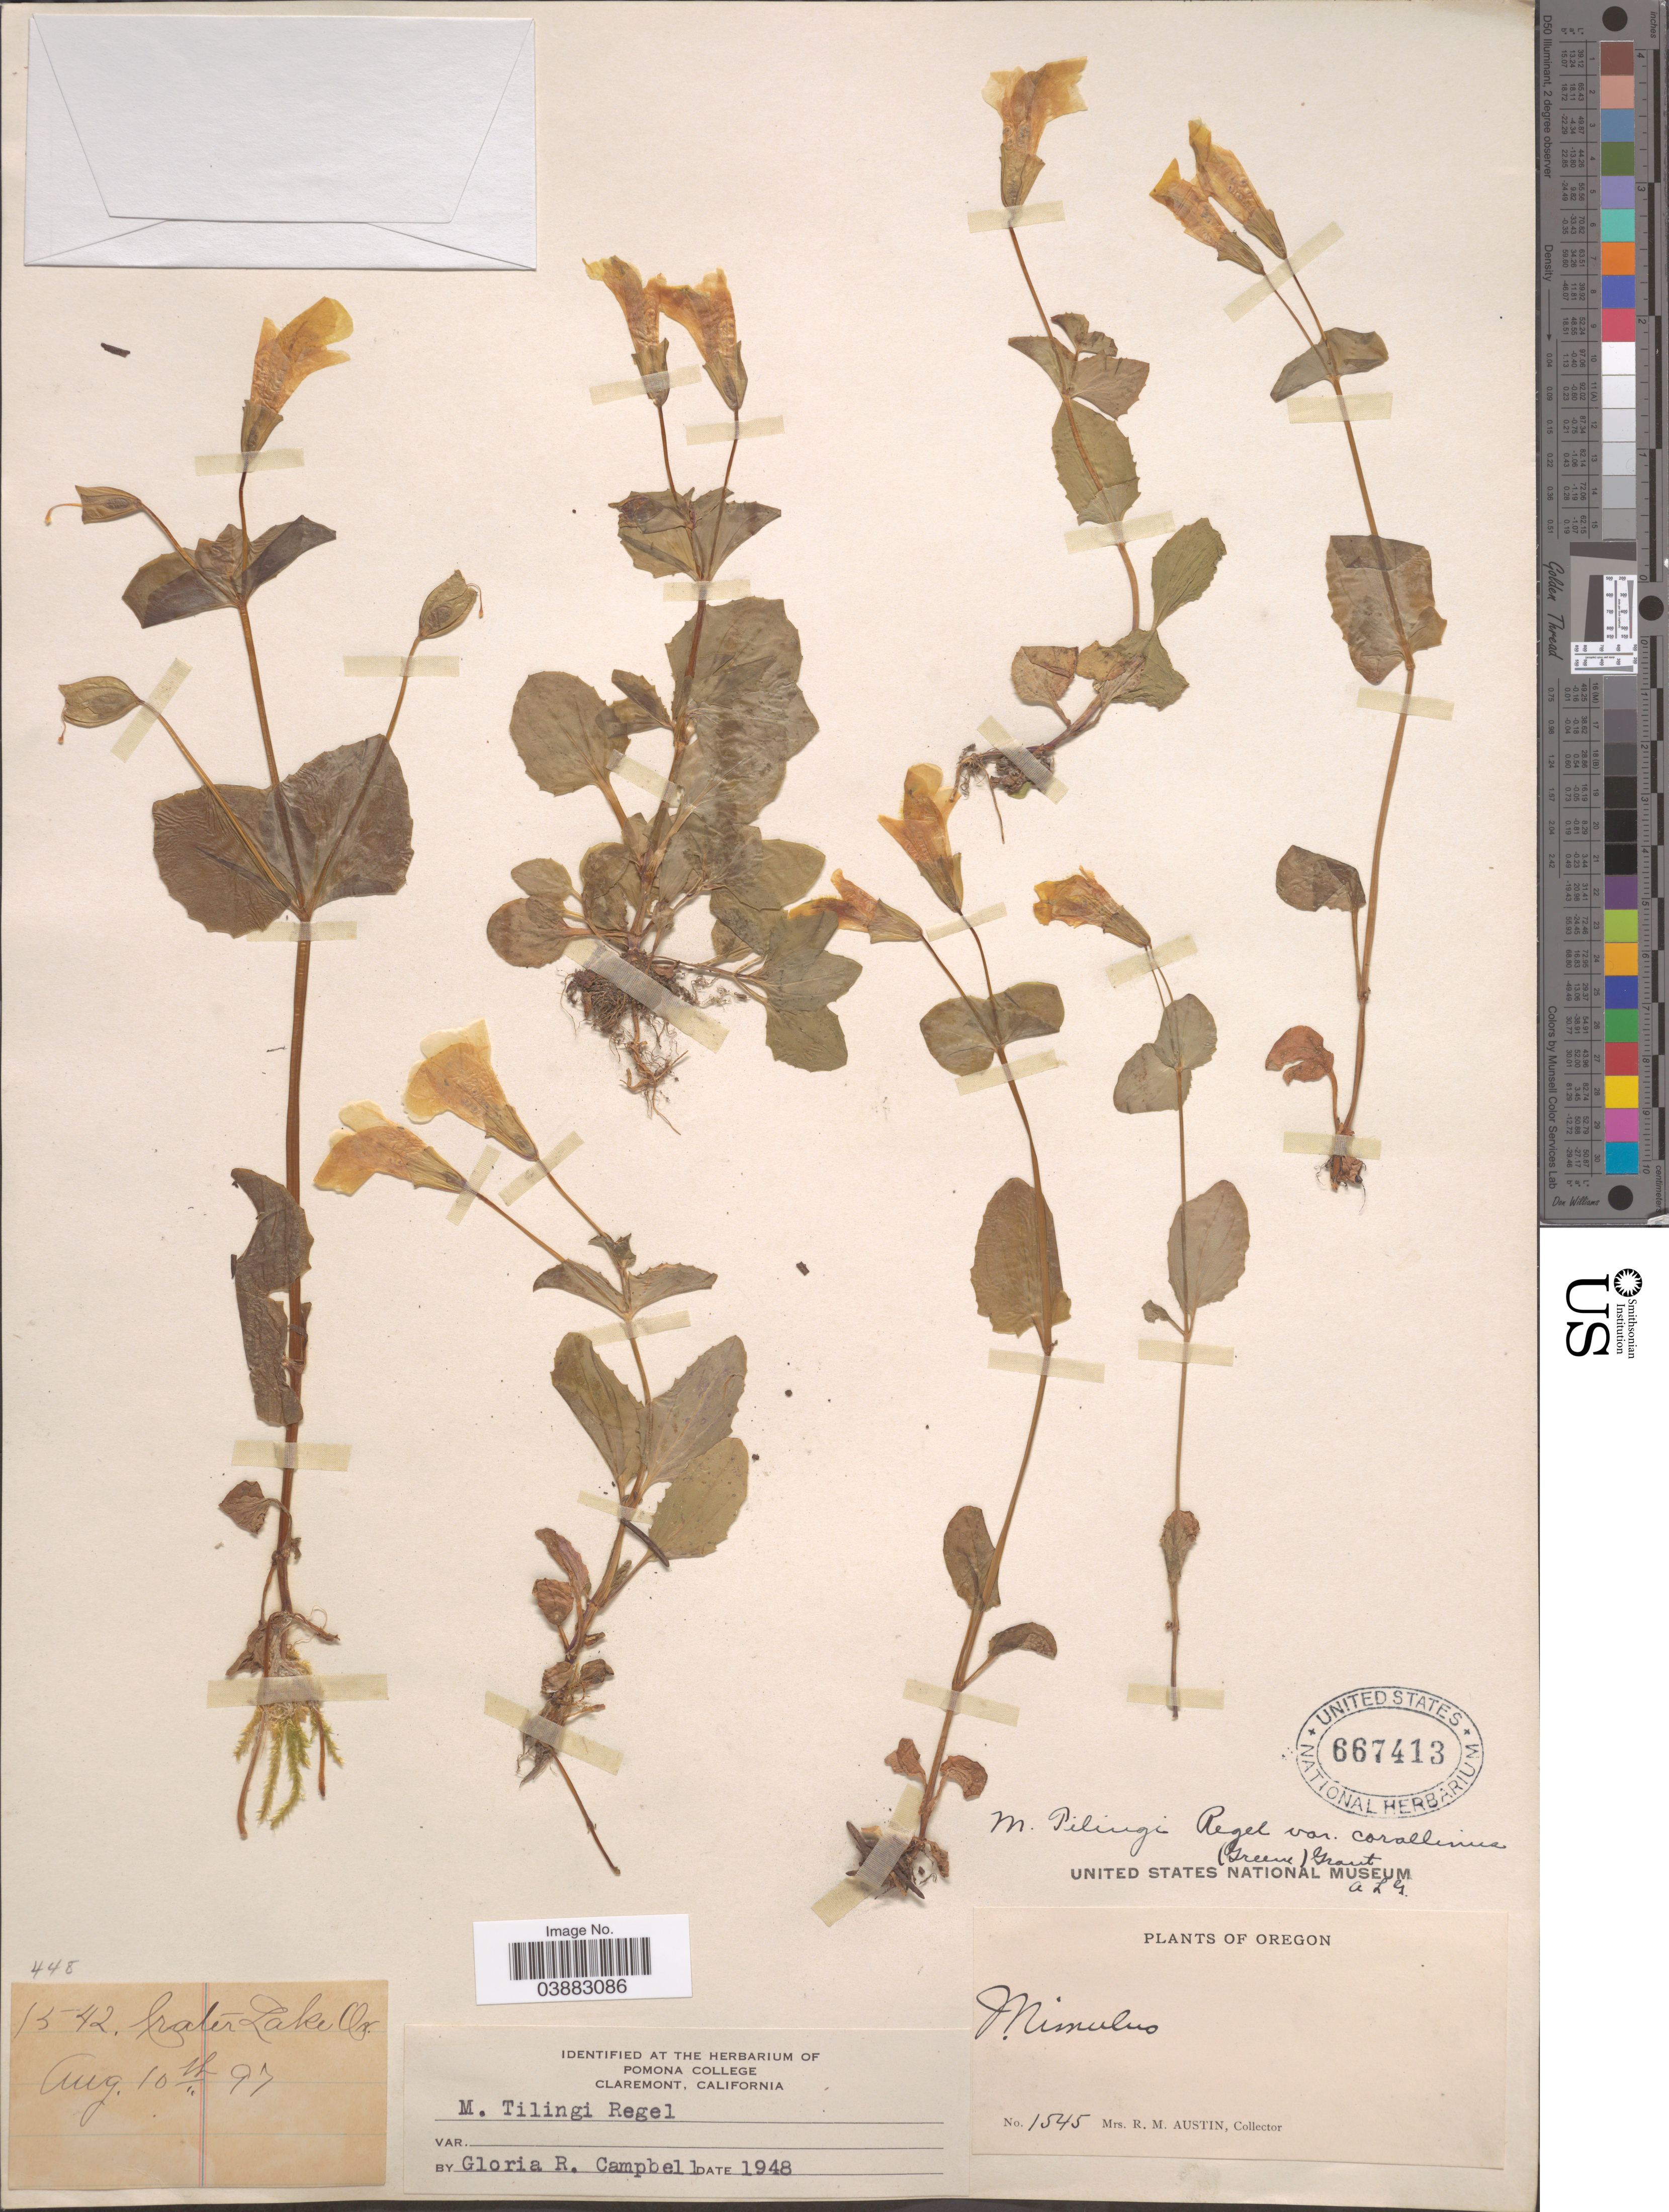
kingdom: Plantae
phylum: Tracheophyta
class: Magnoliopsida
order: Lamiales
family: Phrymaceae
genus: Mimulus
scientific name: Mimulus tilingii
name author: Regel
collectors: R. Austin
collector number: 1545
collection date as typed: Transcribed d/m/y: 10/8/97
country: United States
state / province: Oregon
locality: Crater Lake.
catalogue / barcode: US 667413